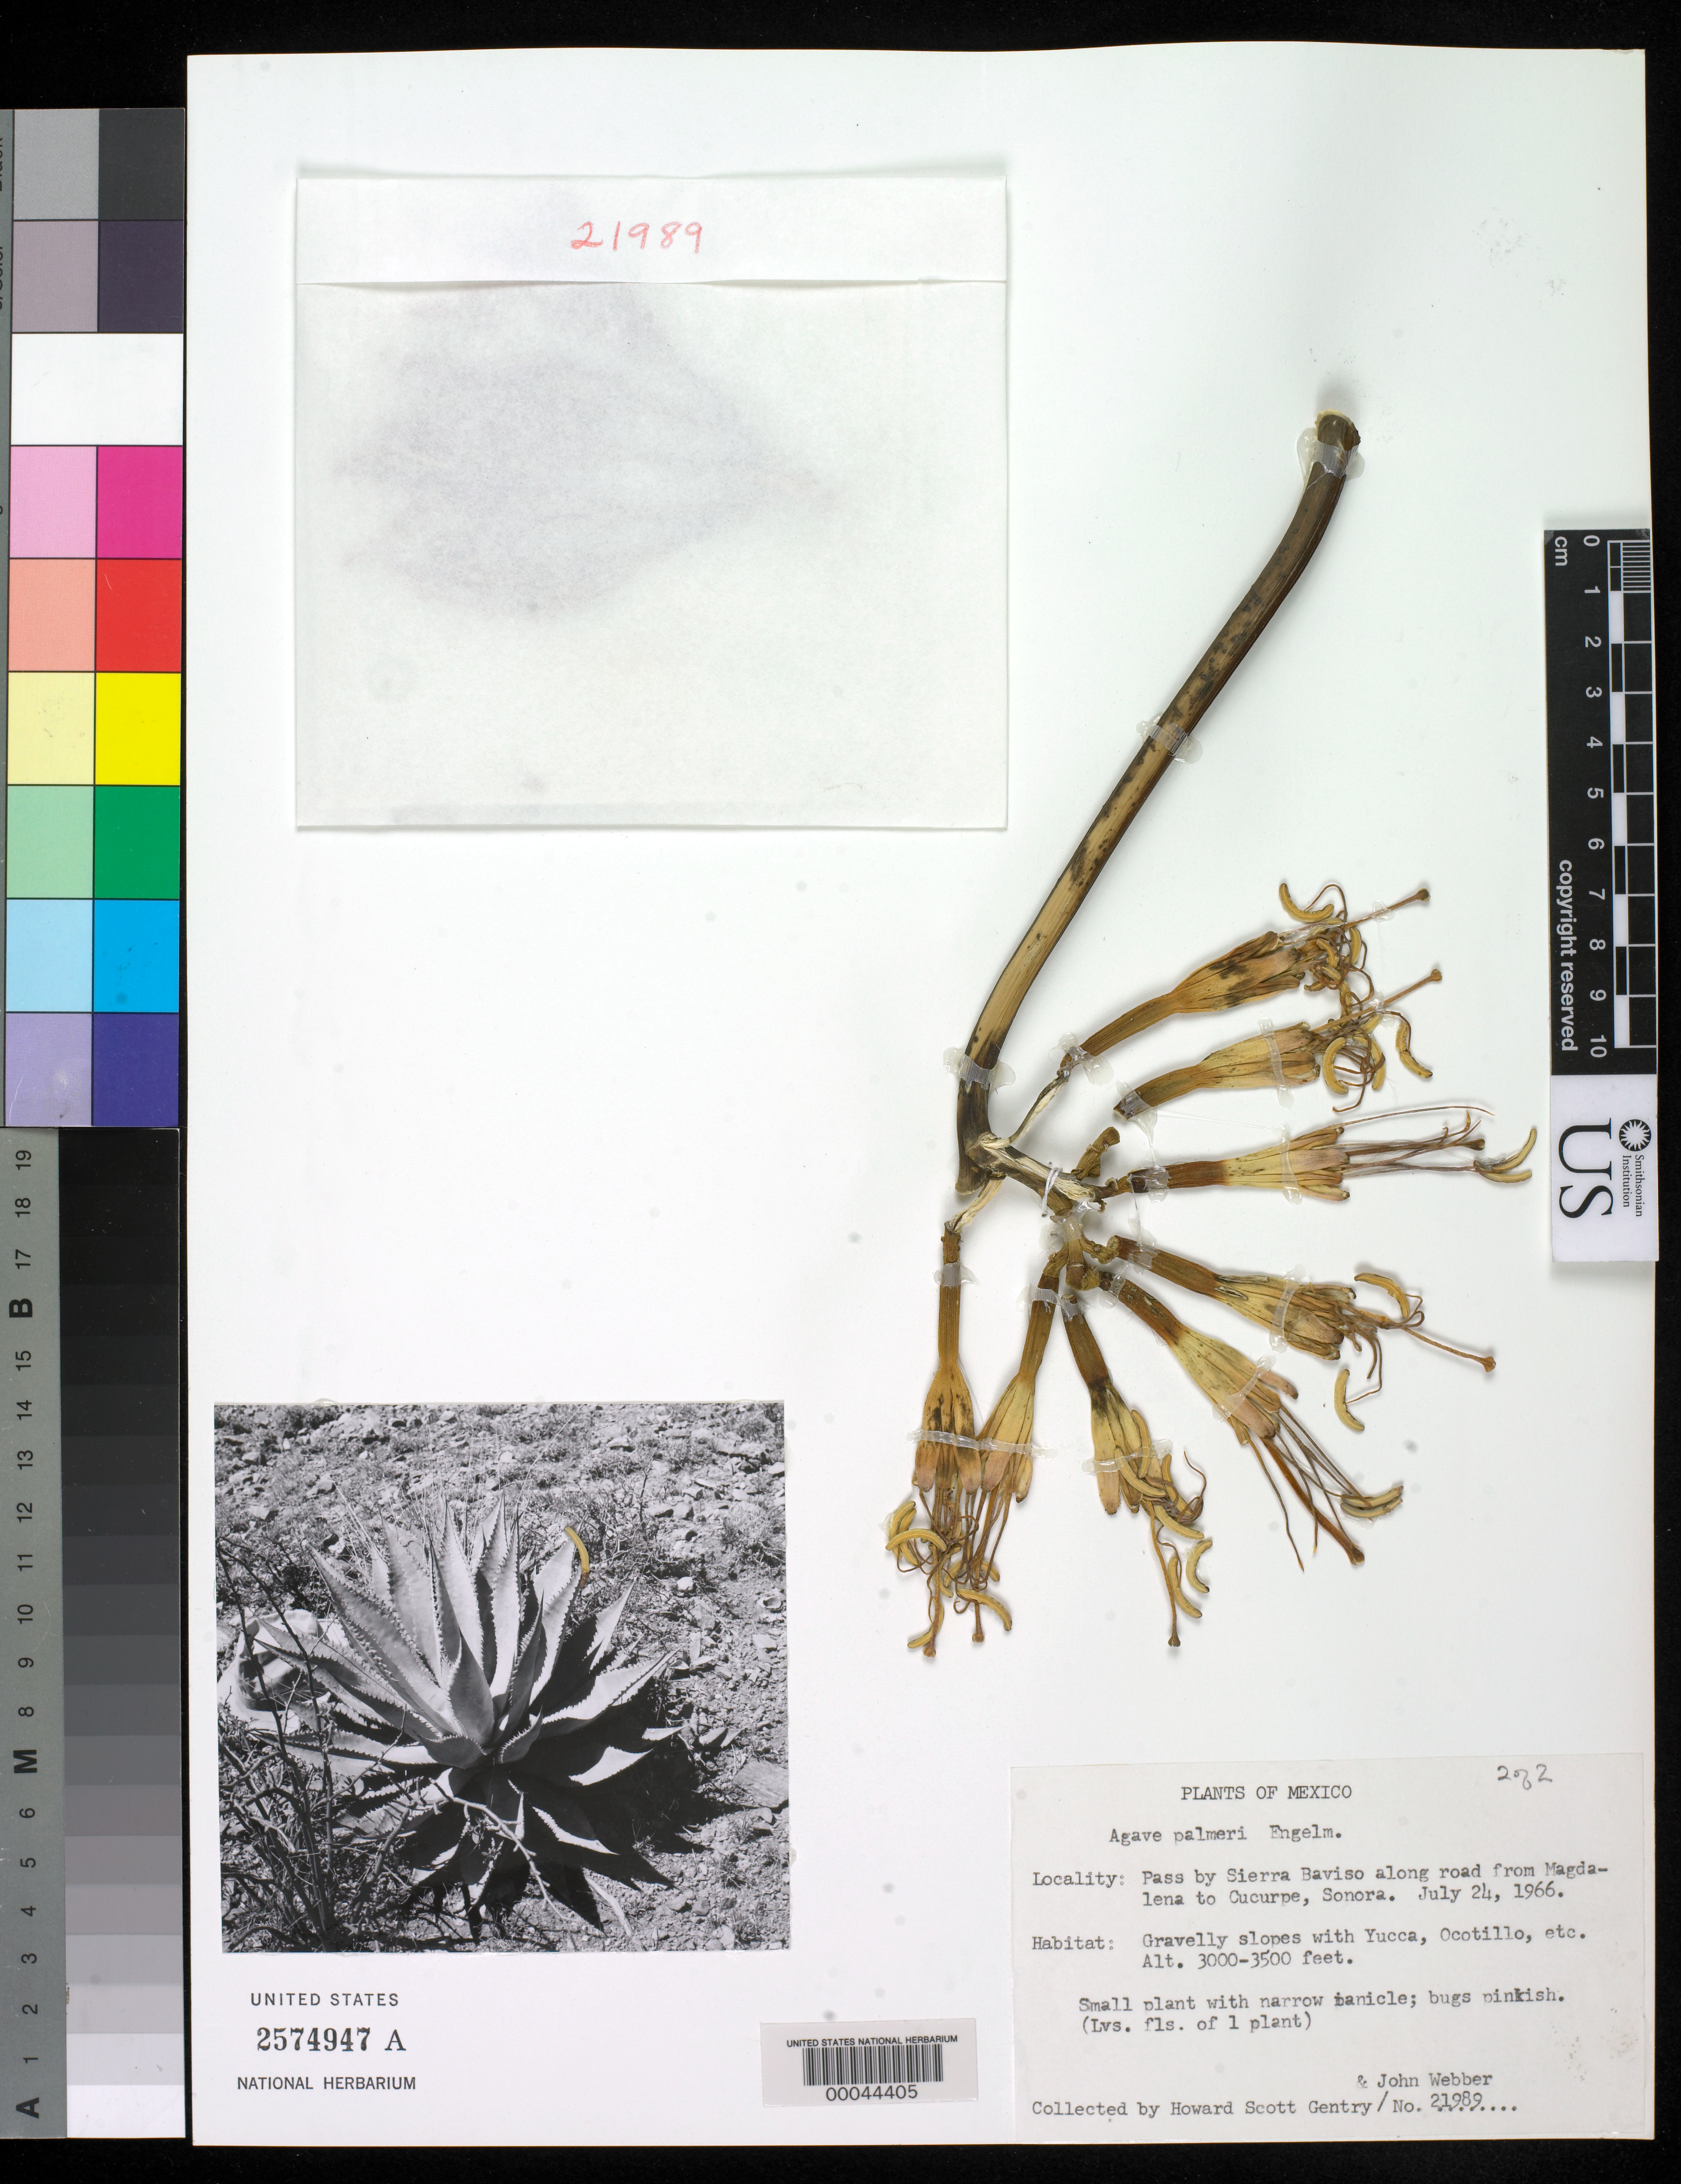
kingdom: Plantae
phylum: Tracheophyta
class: Liliopsida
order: Asparagales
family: Asparagaceae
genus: Agave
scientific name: Agave palmeri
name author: Engelm.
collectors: H. S. Gentry & J. H. Weber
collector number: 21989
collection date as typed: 24 Jul 1966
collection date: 1966-07-24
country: Mexico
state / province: Sonora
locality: Pass by sierra baviso along road from Magdalena to cucurpe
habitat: Gravelly slopes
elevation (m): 914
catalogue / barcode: US 2574947A